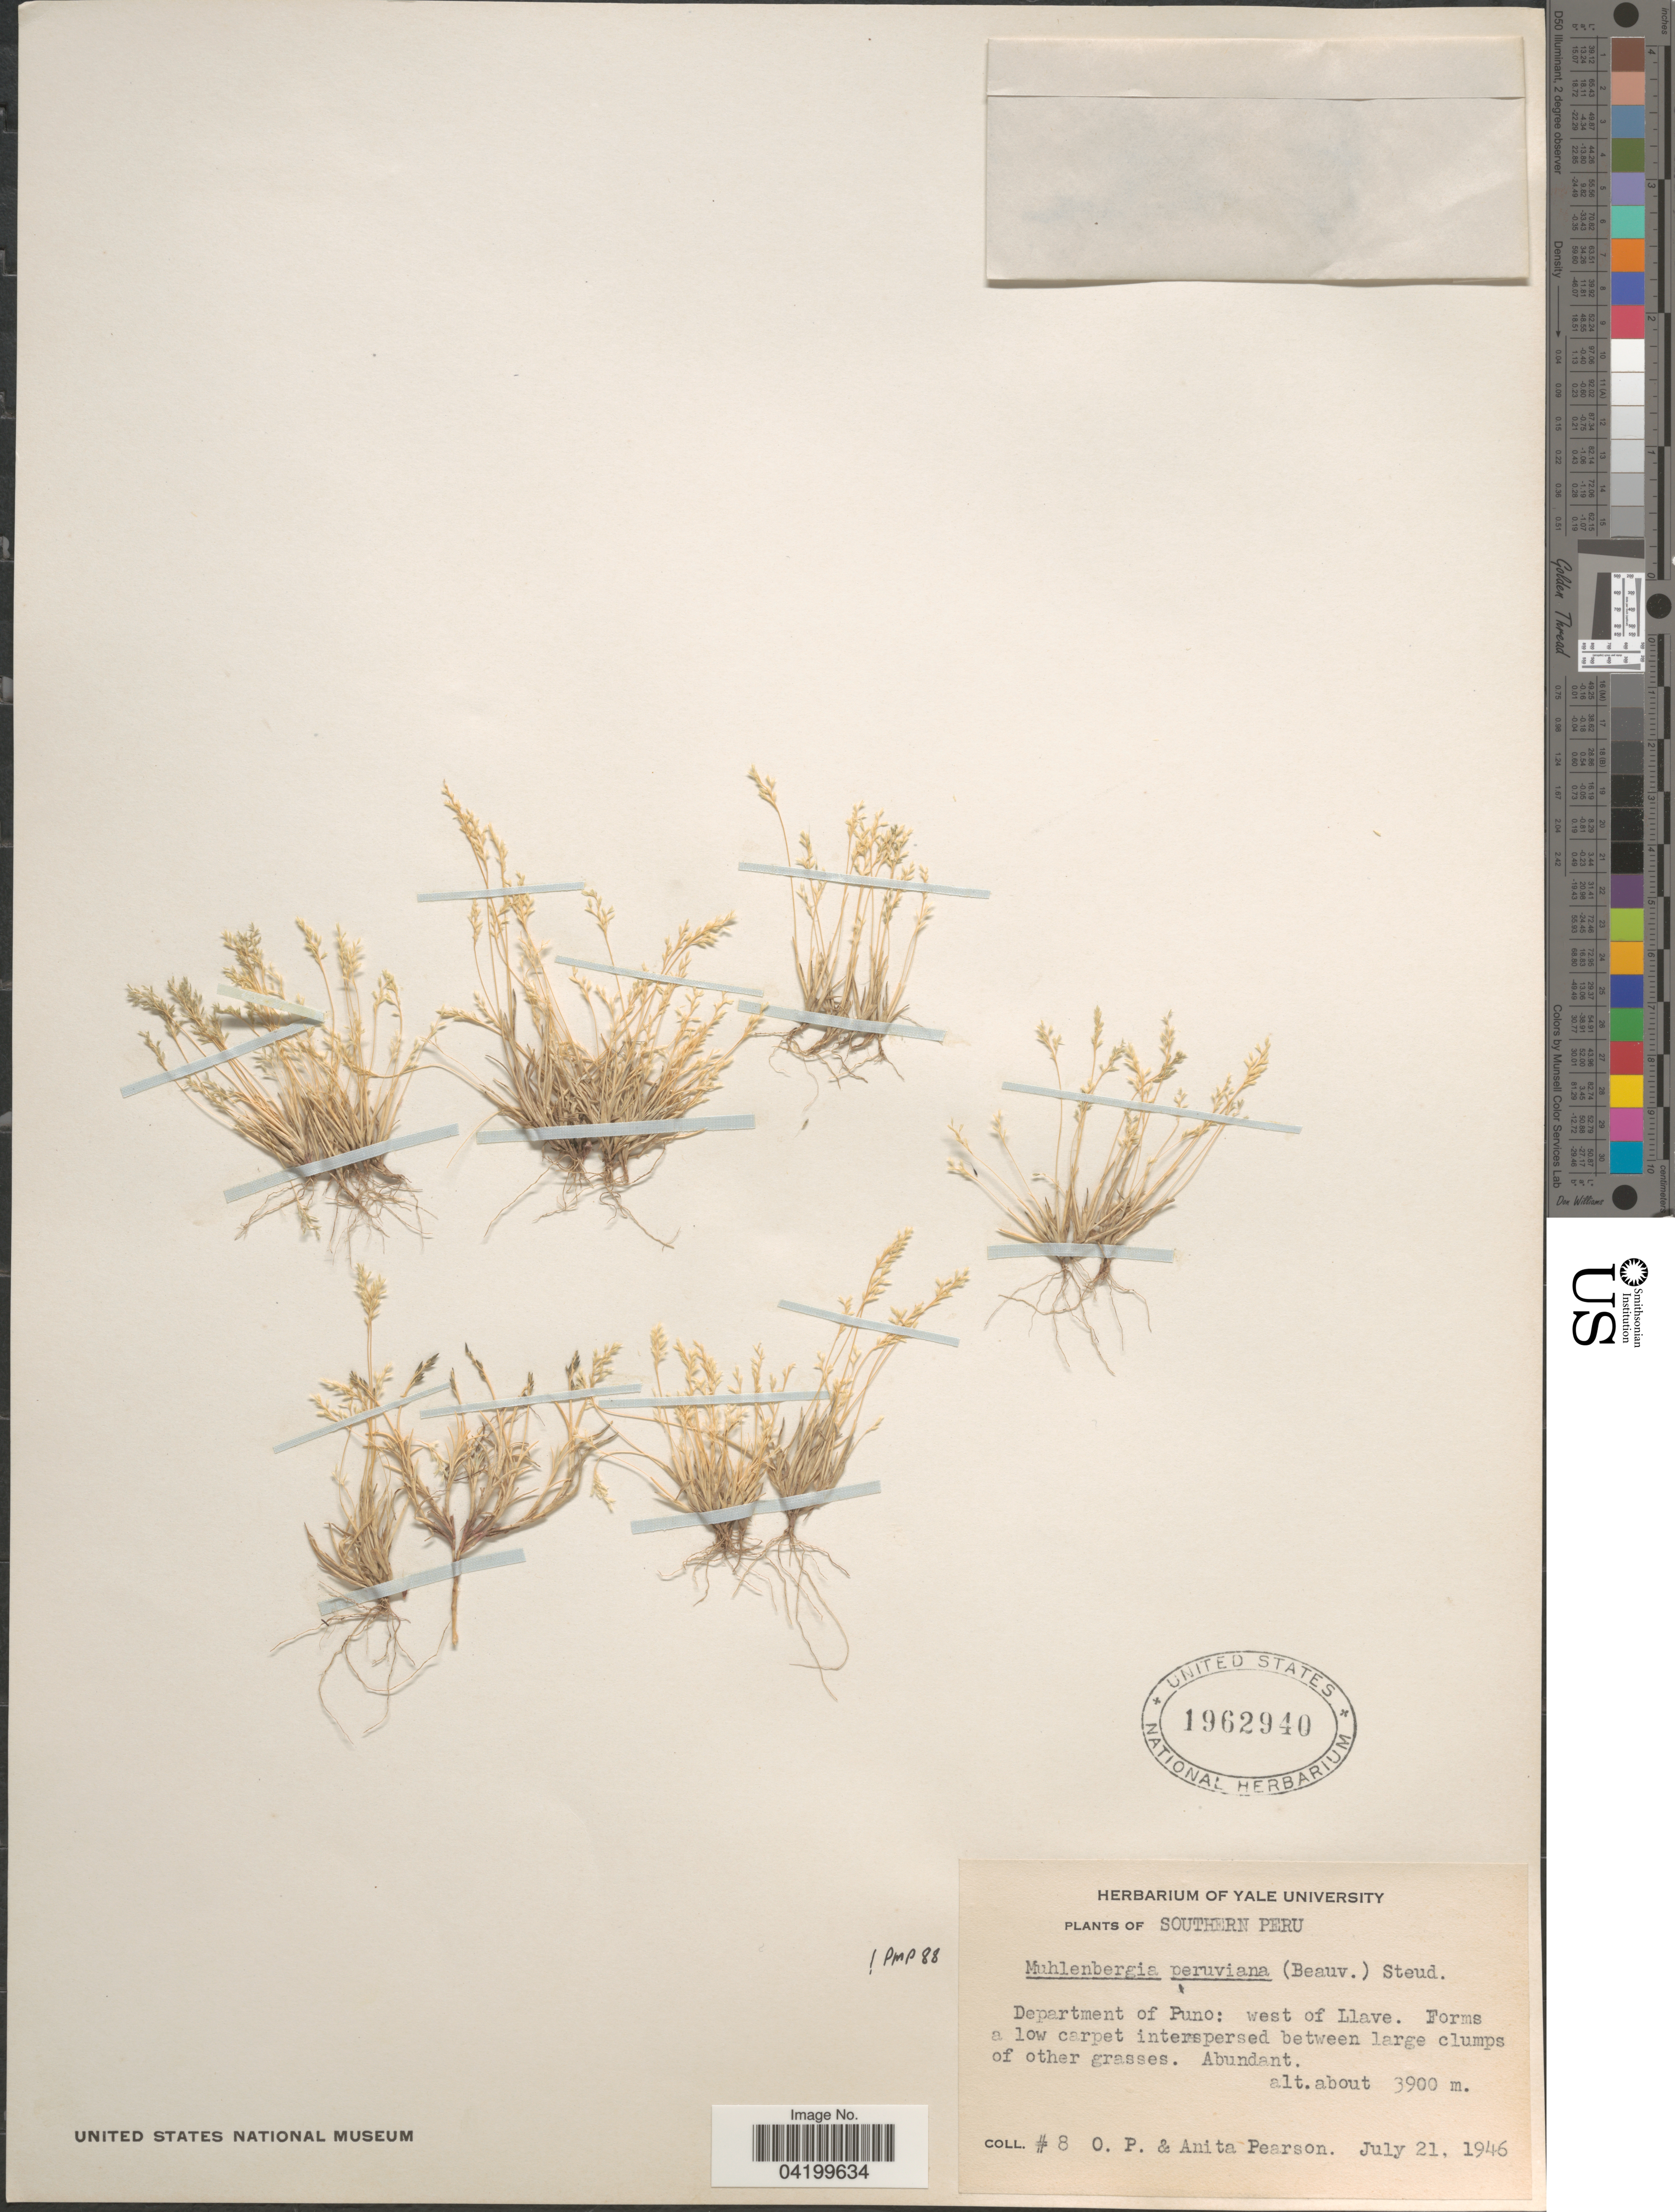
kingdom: Plantae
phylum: Tracheophyta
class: Liliopsida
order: Poales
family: Poaceae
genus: Muhlenbergia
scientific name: Muhlenbergia peruviana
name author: (P. Beauv.) Steud.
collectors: O. P. Pearson & A. Pearson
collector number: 8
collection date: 1946-07-21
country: Peru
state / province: Puno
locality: Southern Peru. Department of Puno: west of Llave.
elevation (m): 3900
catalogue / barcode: US 1962940